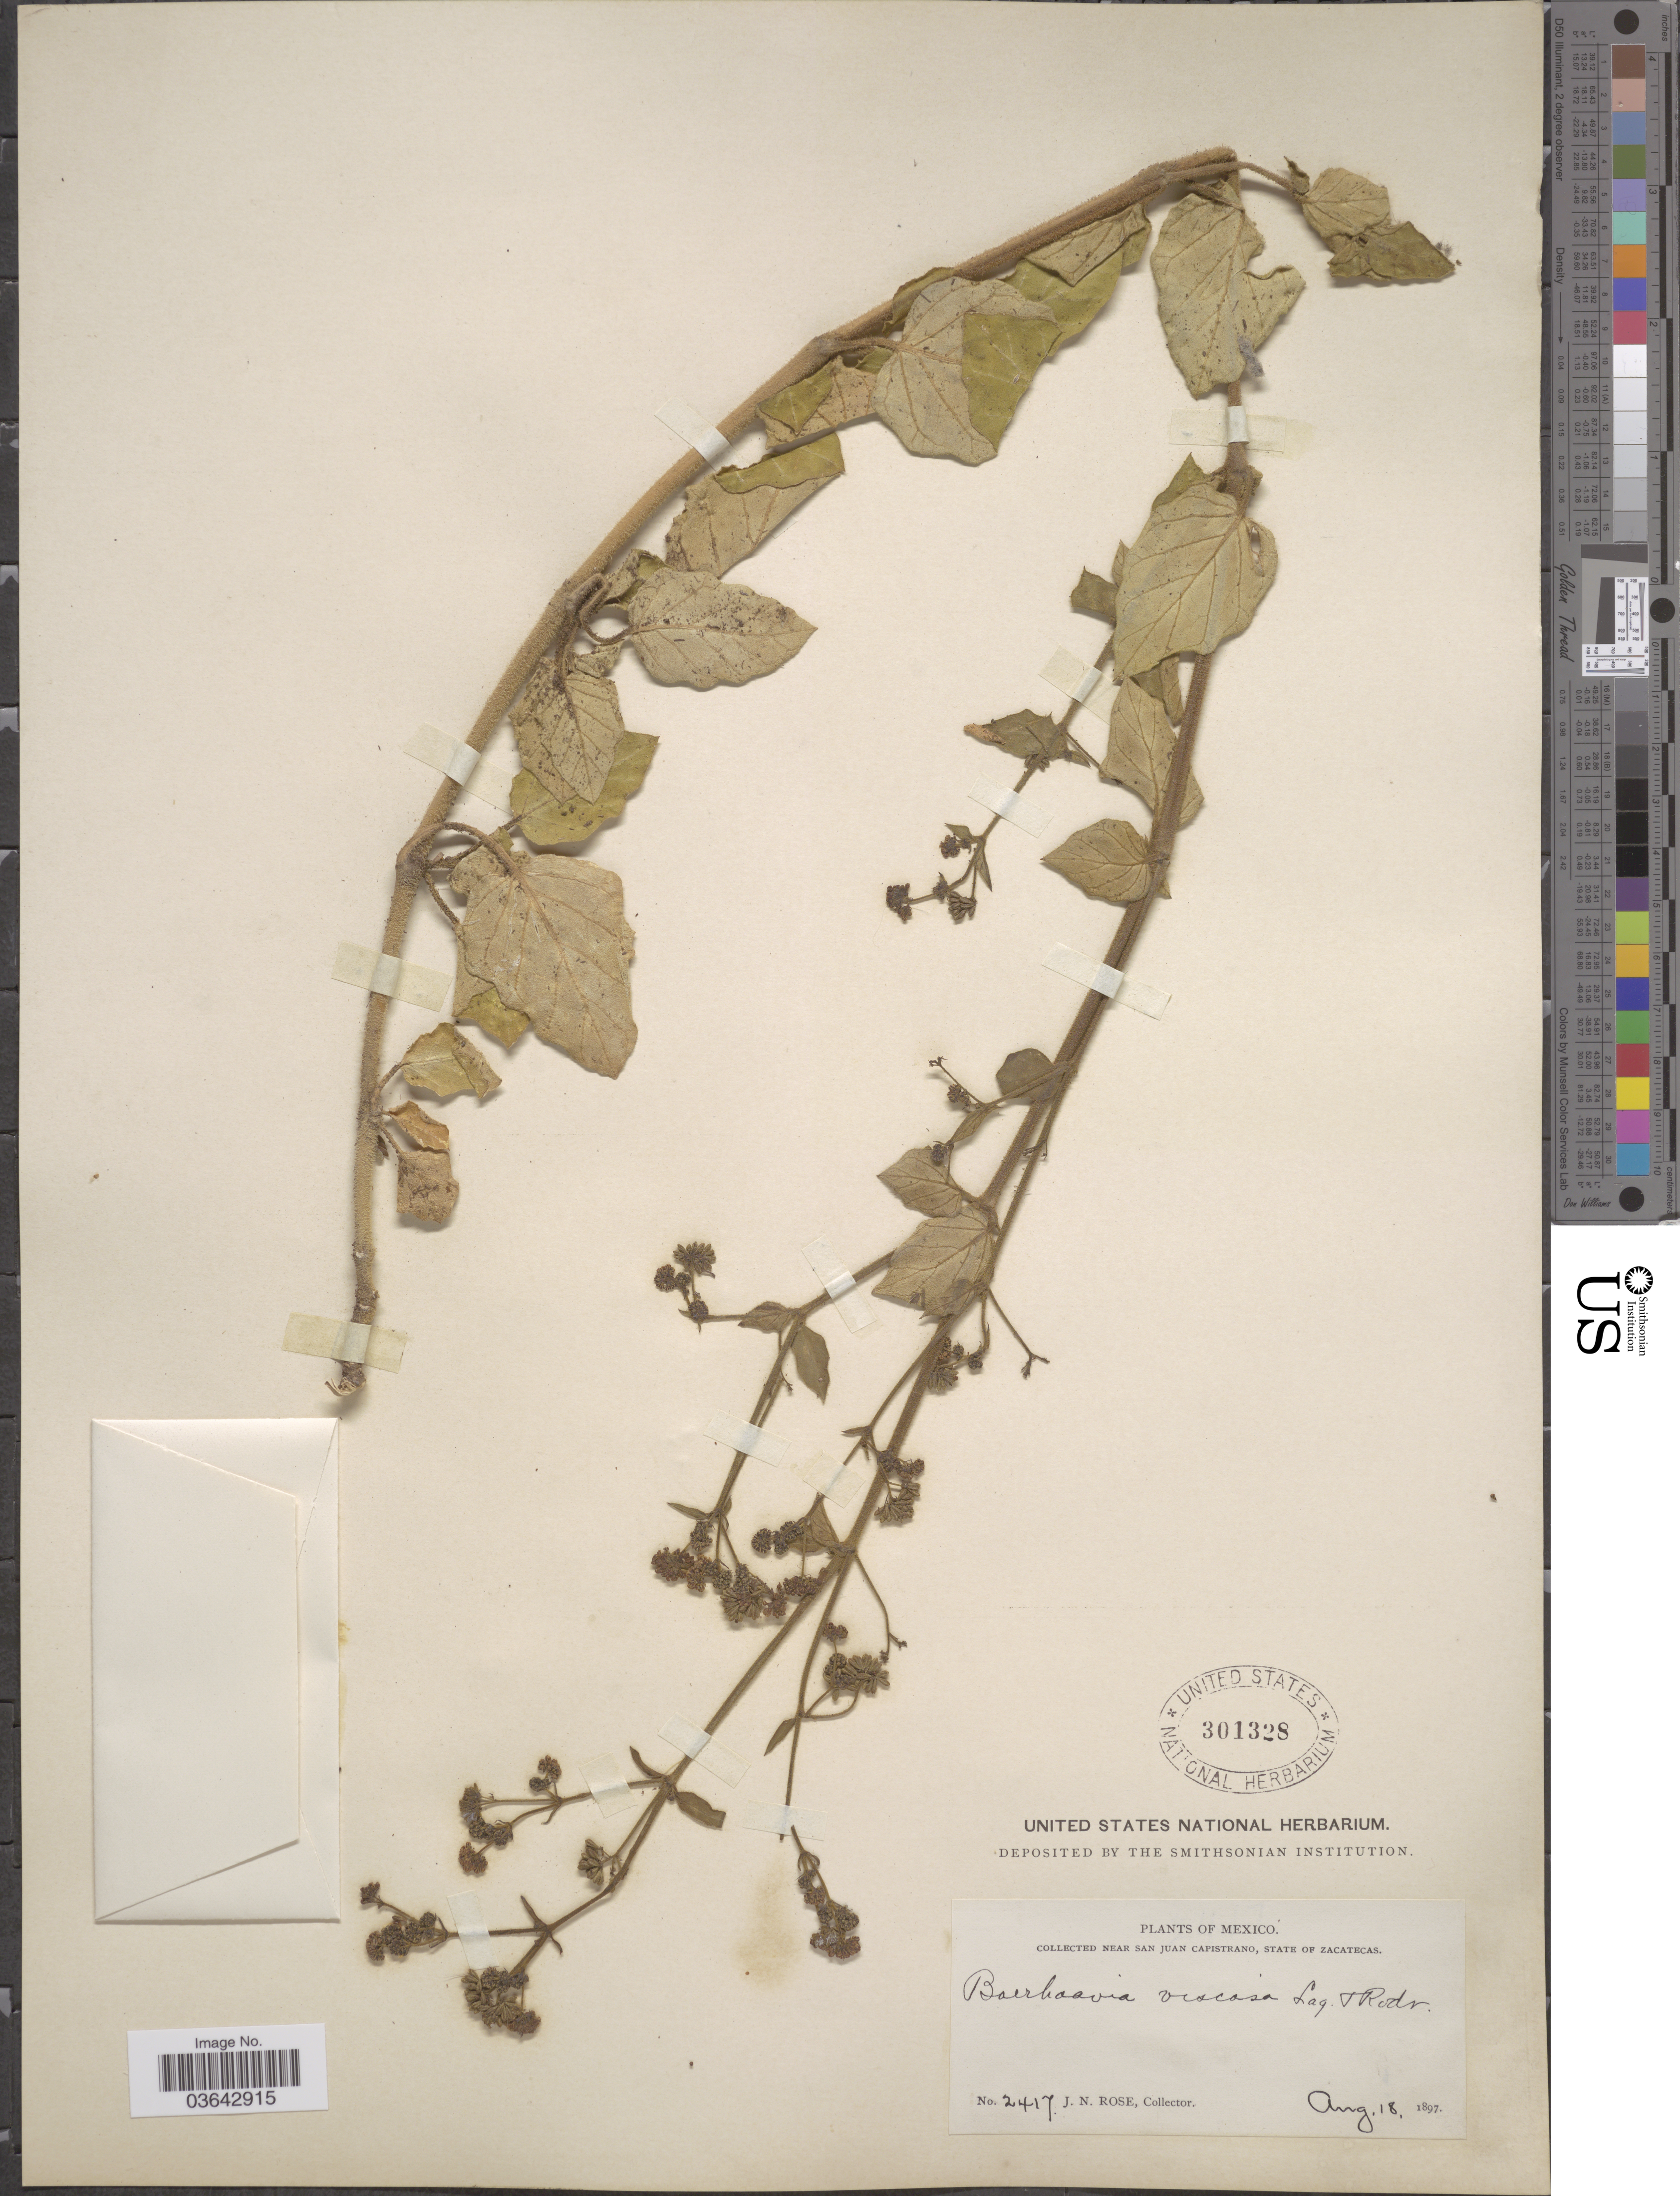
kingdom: Plantae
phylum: Tracheophyta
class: Magnoliopsida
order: Caryophyllales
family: Nyctaginaceae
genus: Boerhavia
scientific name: Boerhavia caribaea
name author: Jacq.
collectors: J. N. Rose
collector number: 2417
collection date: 1897-08-18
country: Mexico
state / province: Zacatecas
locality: Near San Juan Capistrano.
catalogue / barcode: US 301328